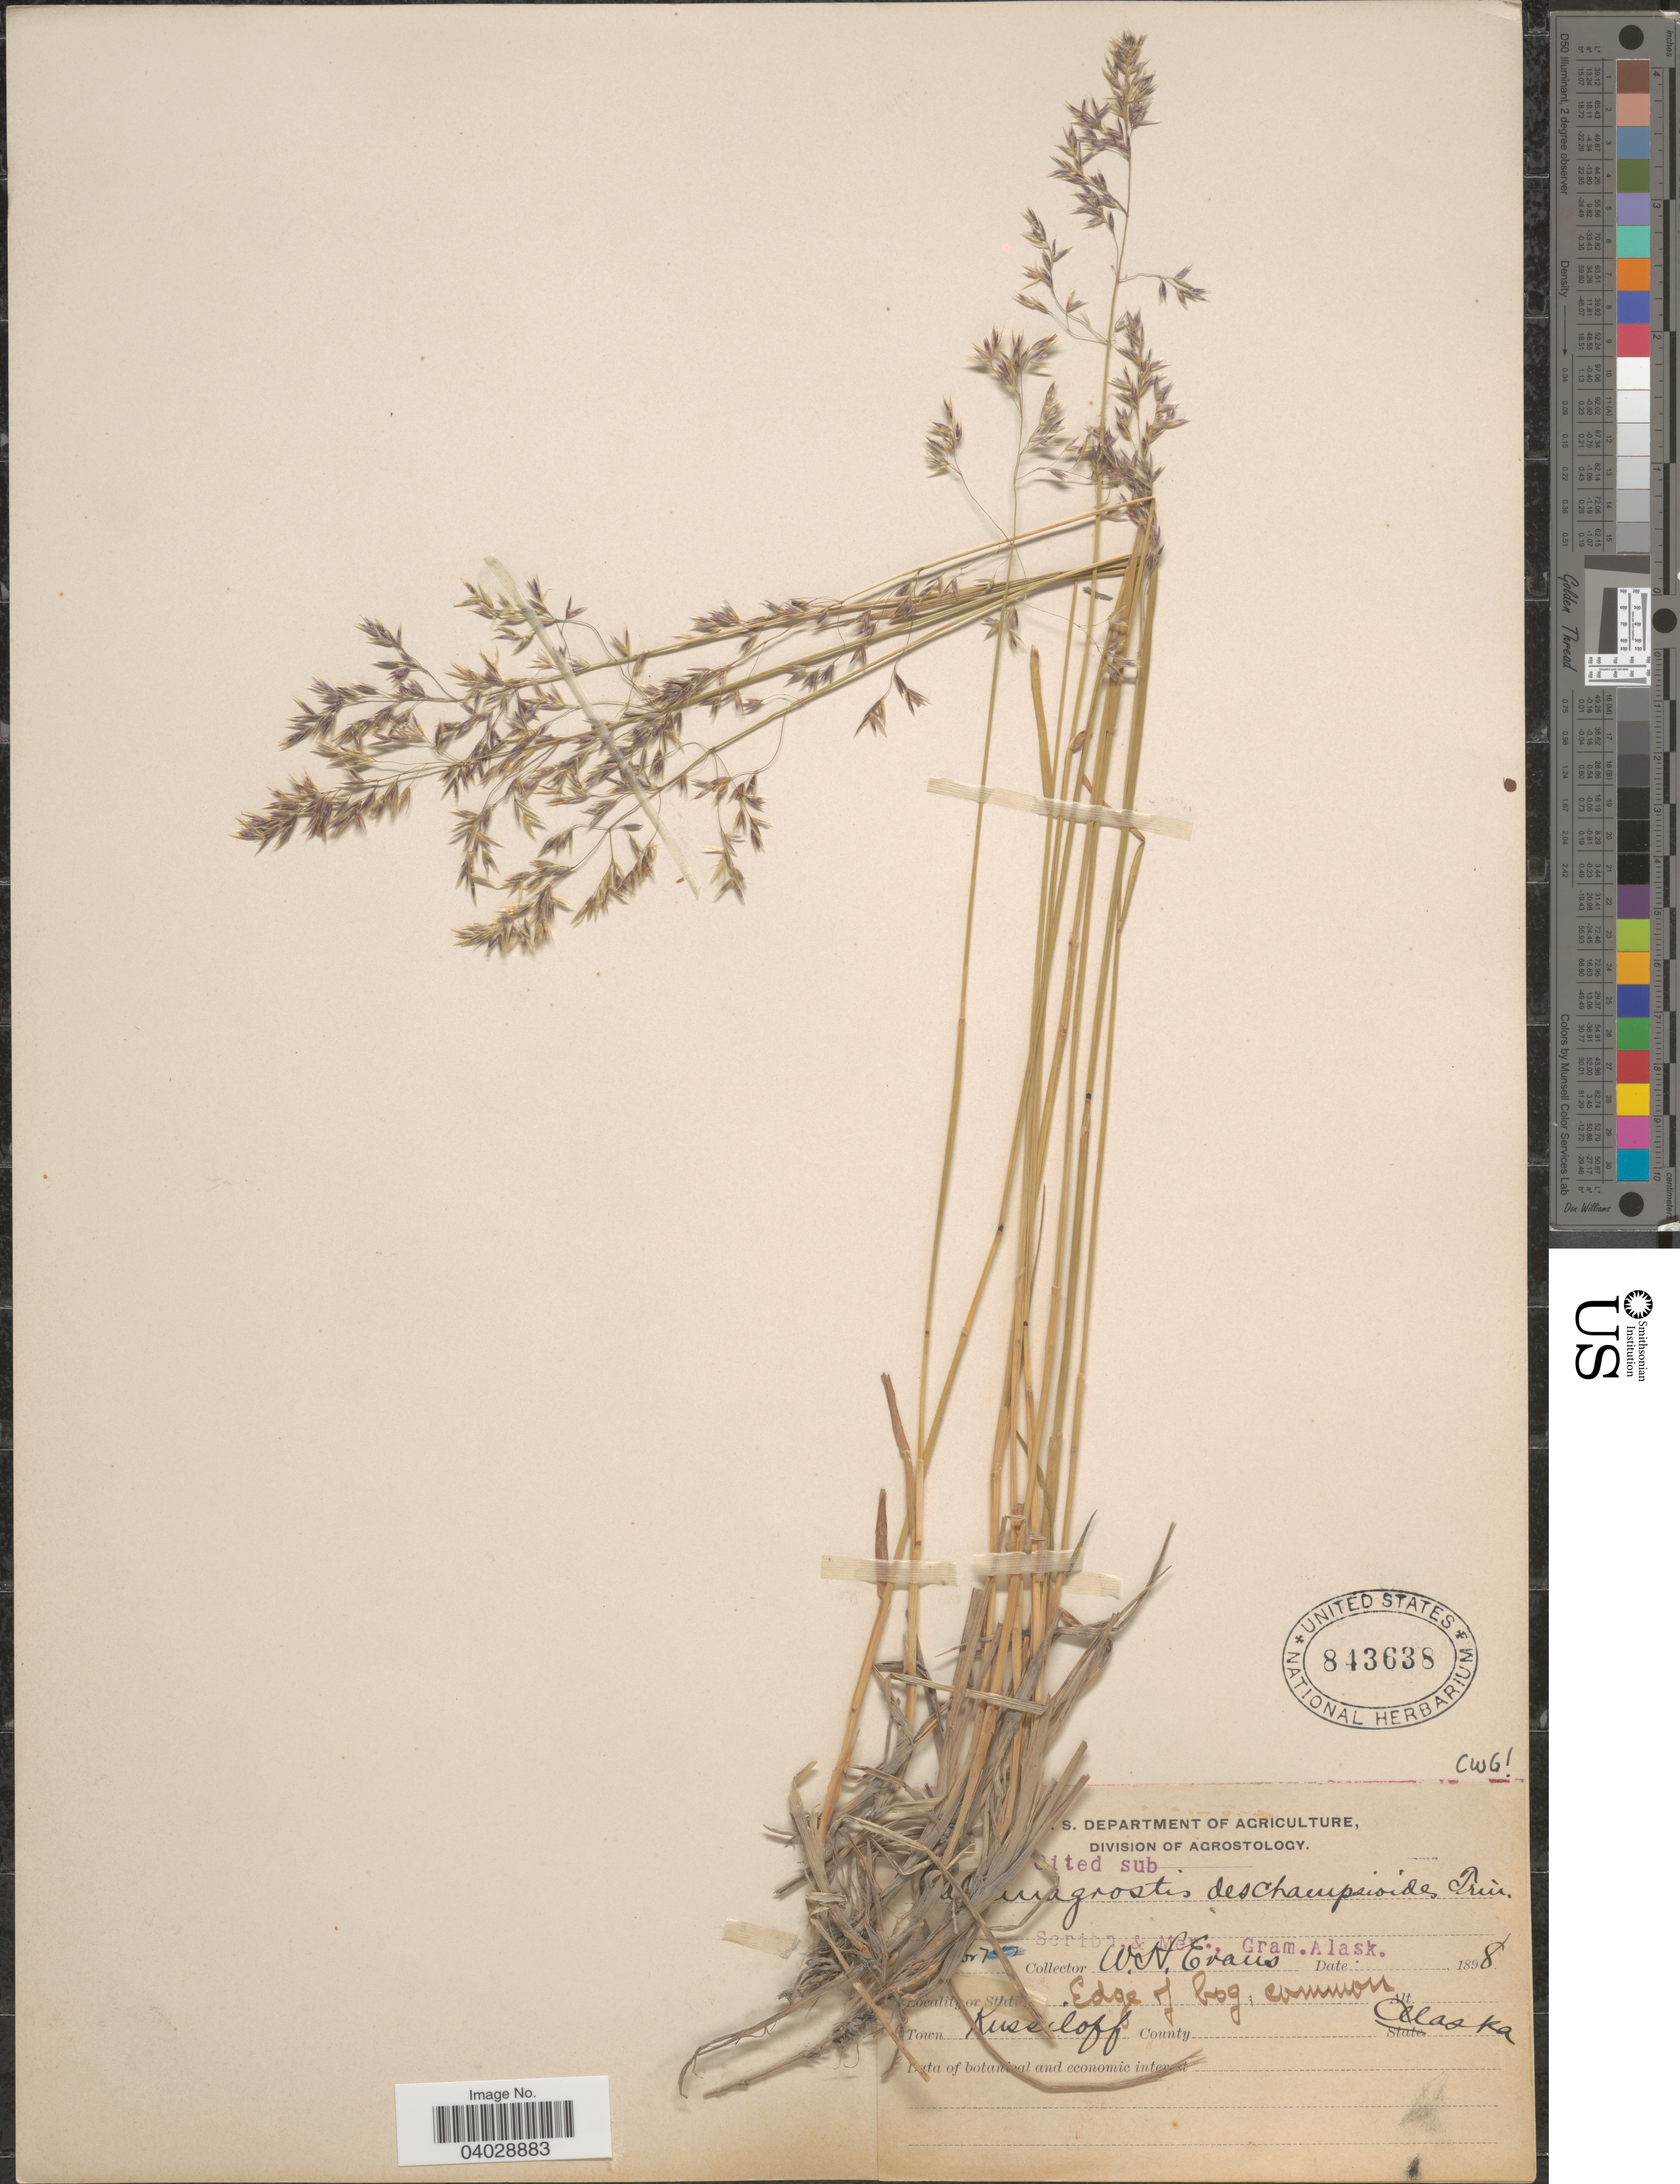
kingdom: Plantae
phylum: Tracheophyta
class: Liliopsida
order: Poales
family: Poaceae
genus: Calamagrostis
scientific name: Calamagrostis deschampsioides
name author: Trin.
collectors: W. H. Evans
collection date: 1898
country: United States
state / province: Alaska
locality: Edge of bog, common. Kussiloff.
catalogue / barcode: US 843638